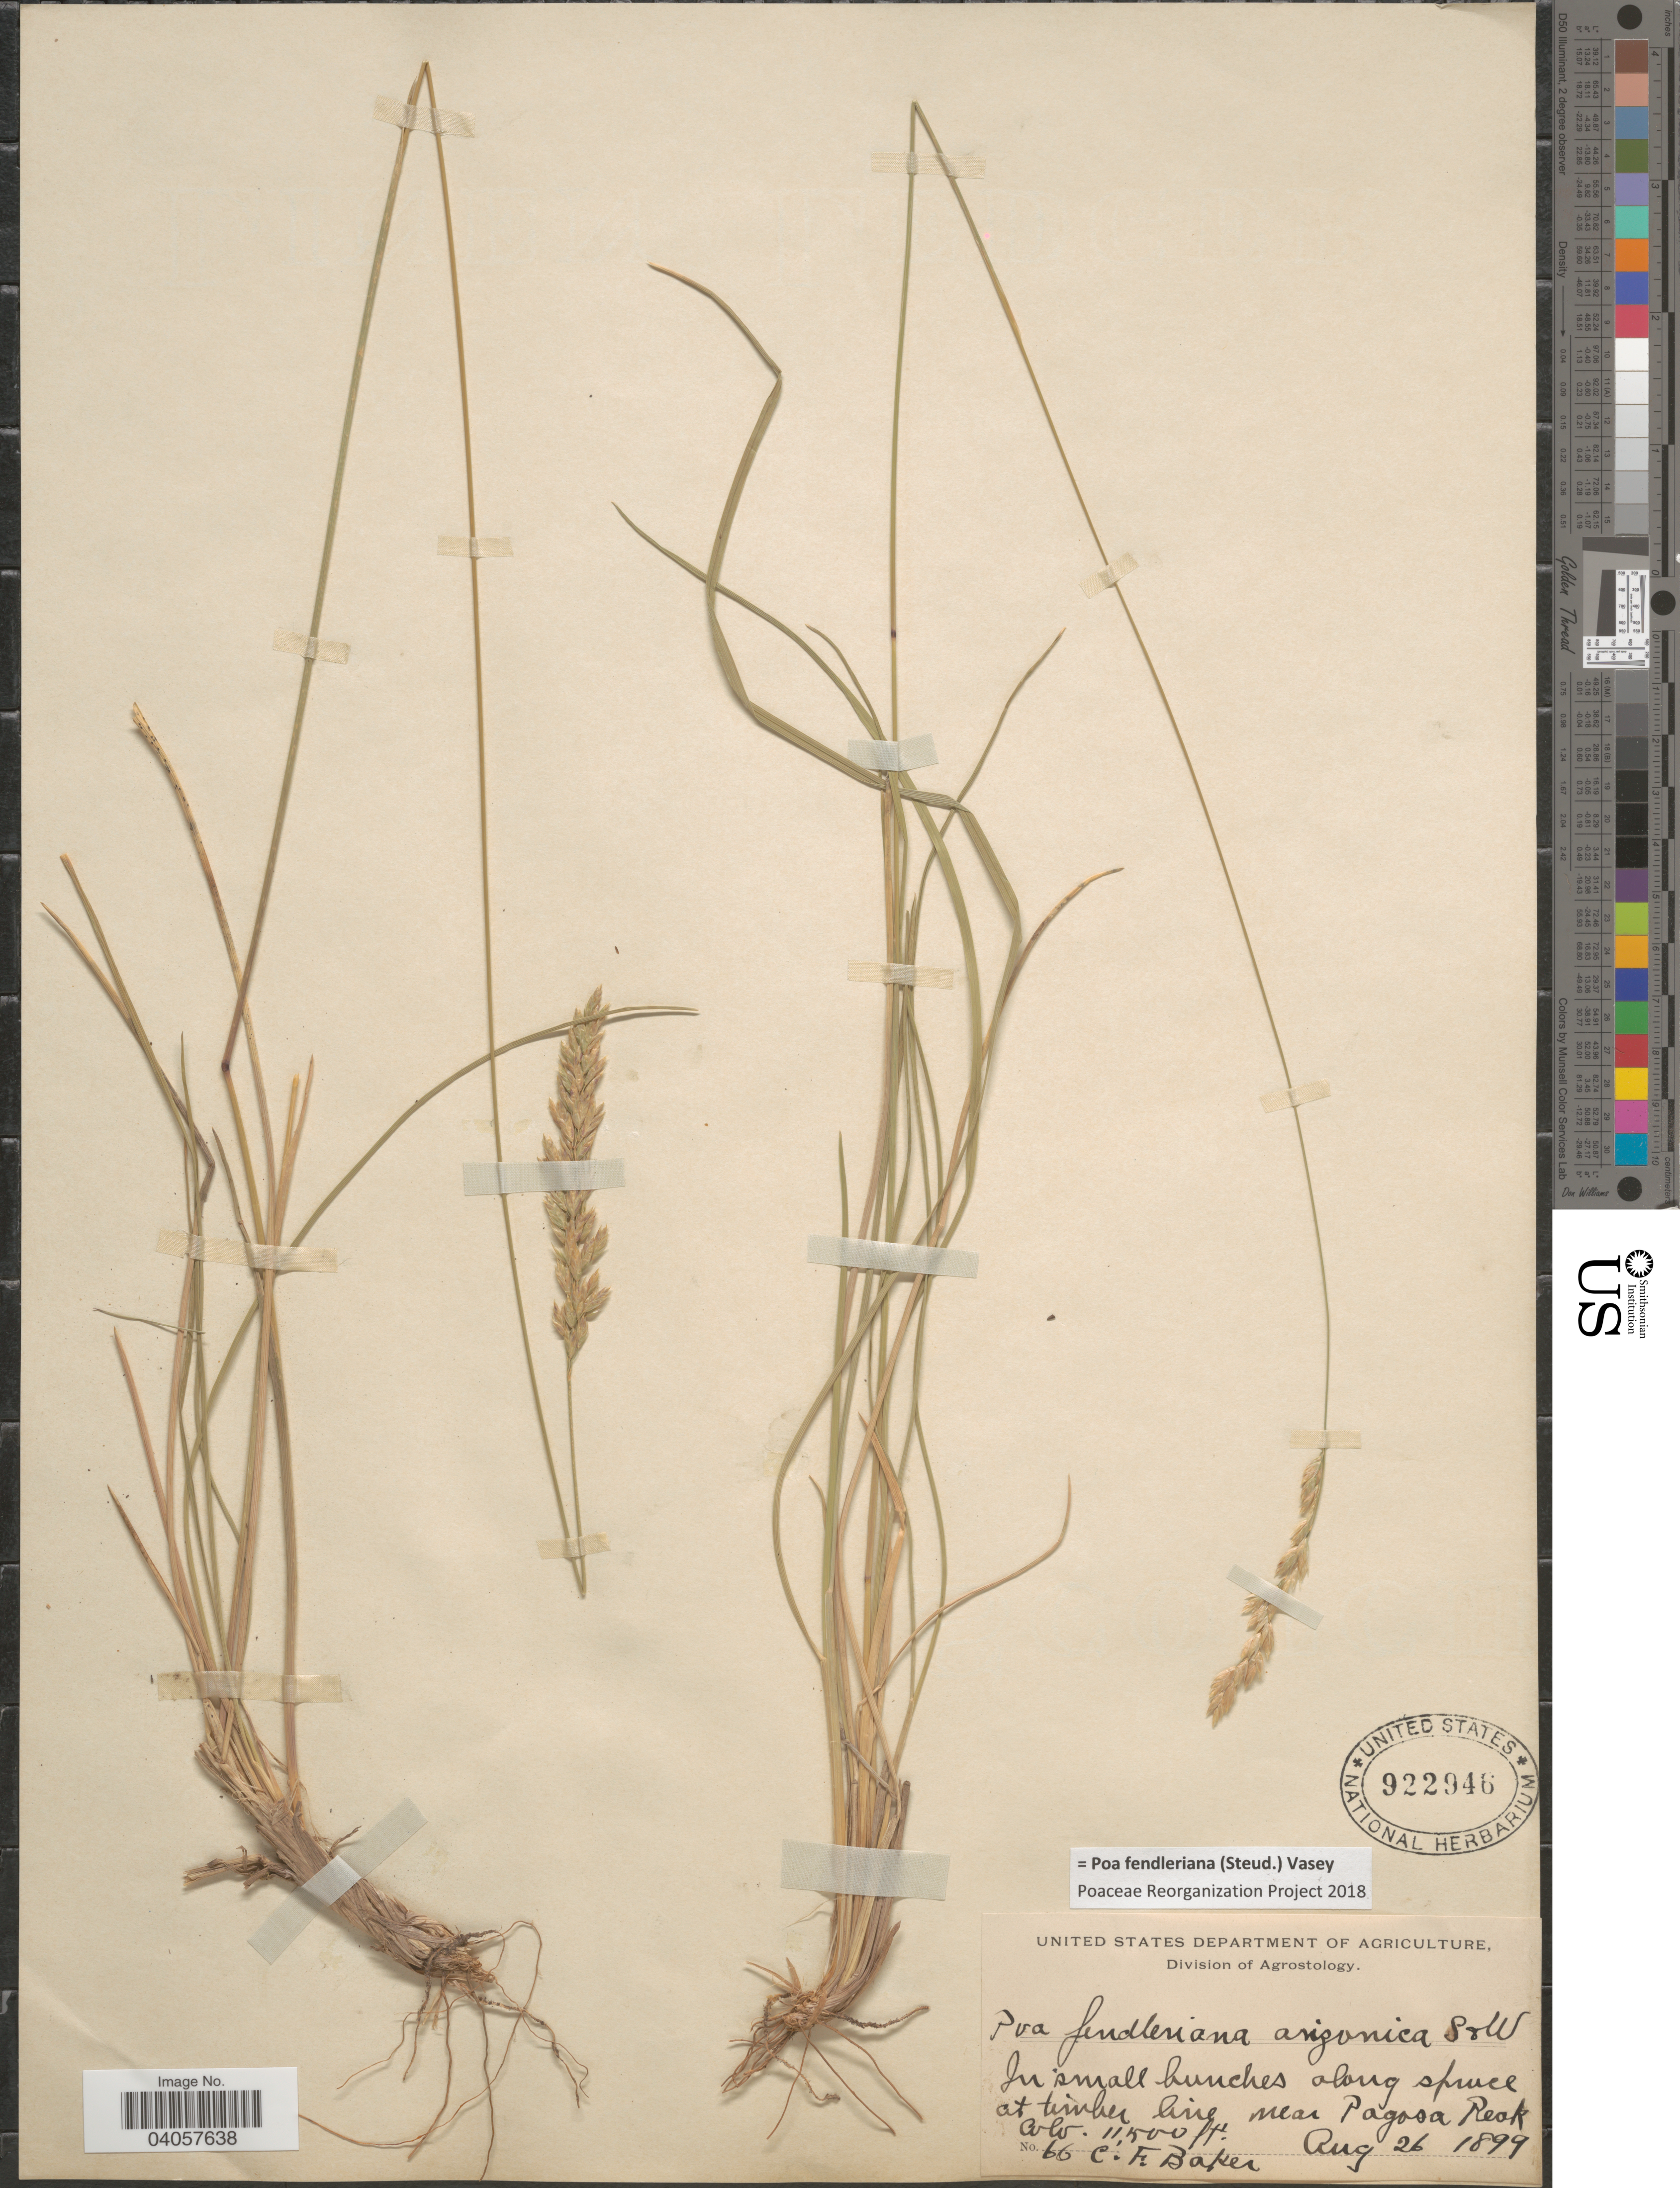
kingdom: Plantae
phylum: Tracheophyta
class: Liliopsida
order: Poales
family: Poaceae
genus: Poa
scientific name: Poa fendleriana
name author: (Steud.) Vasey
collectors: C. F. Baker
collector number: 66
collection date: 1899-08-26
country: United States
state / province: Colorado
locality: Along spruce at timber line, near Pagosa Reak.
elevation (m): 3505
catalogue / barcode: US 922946